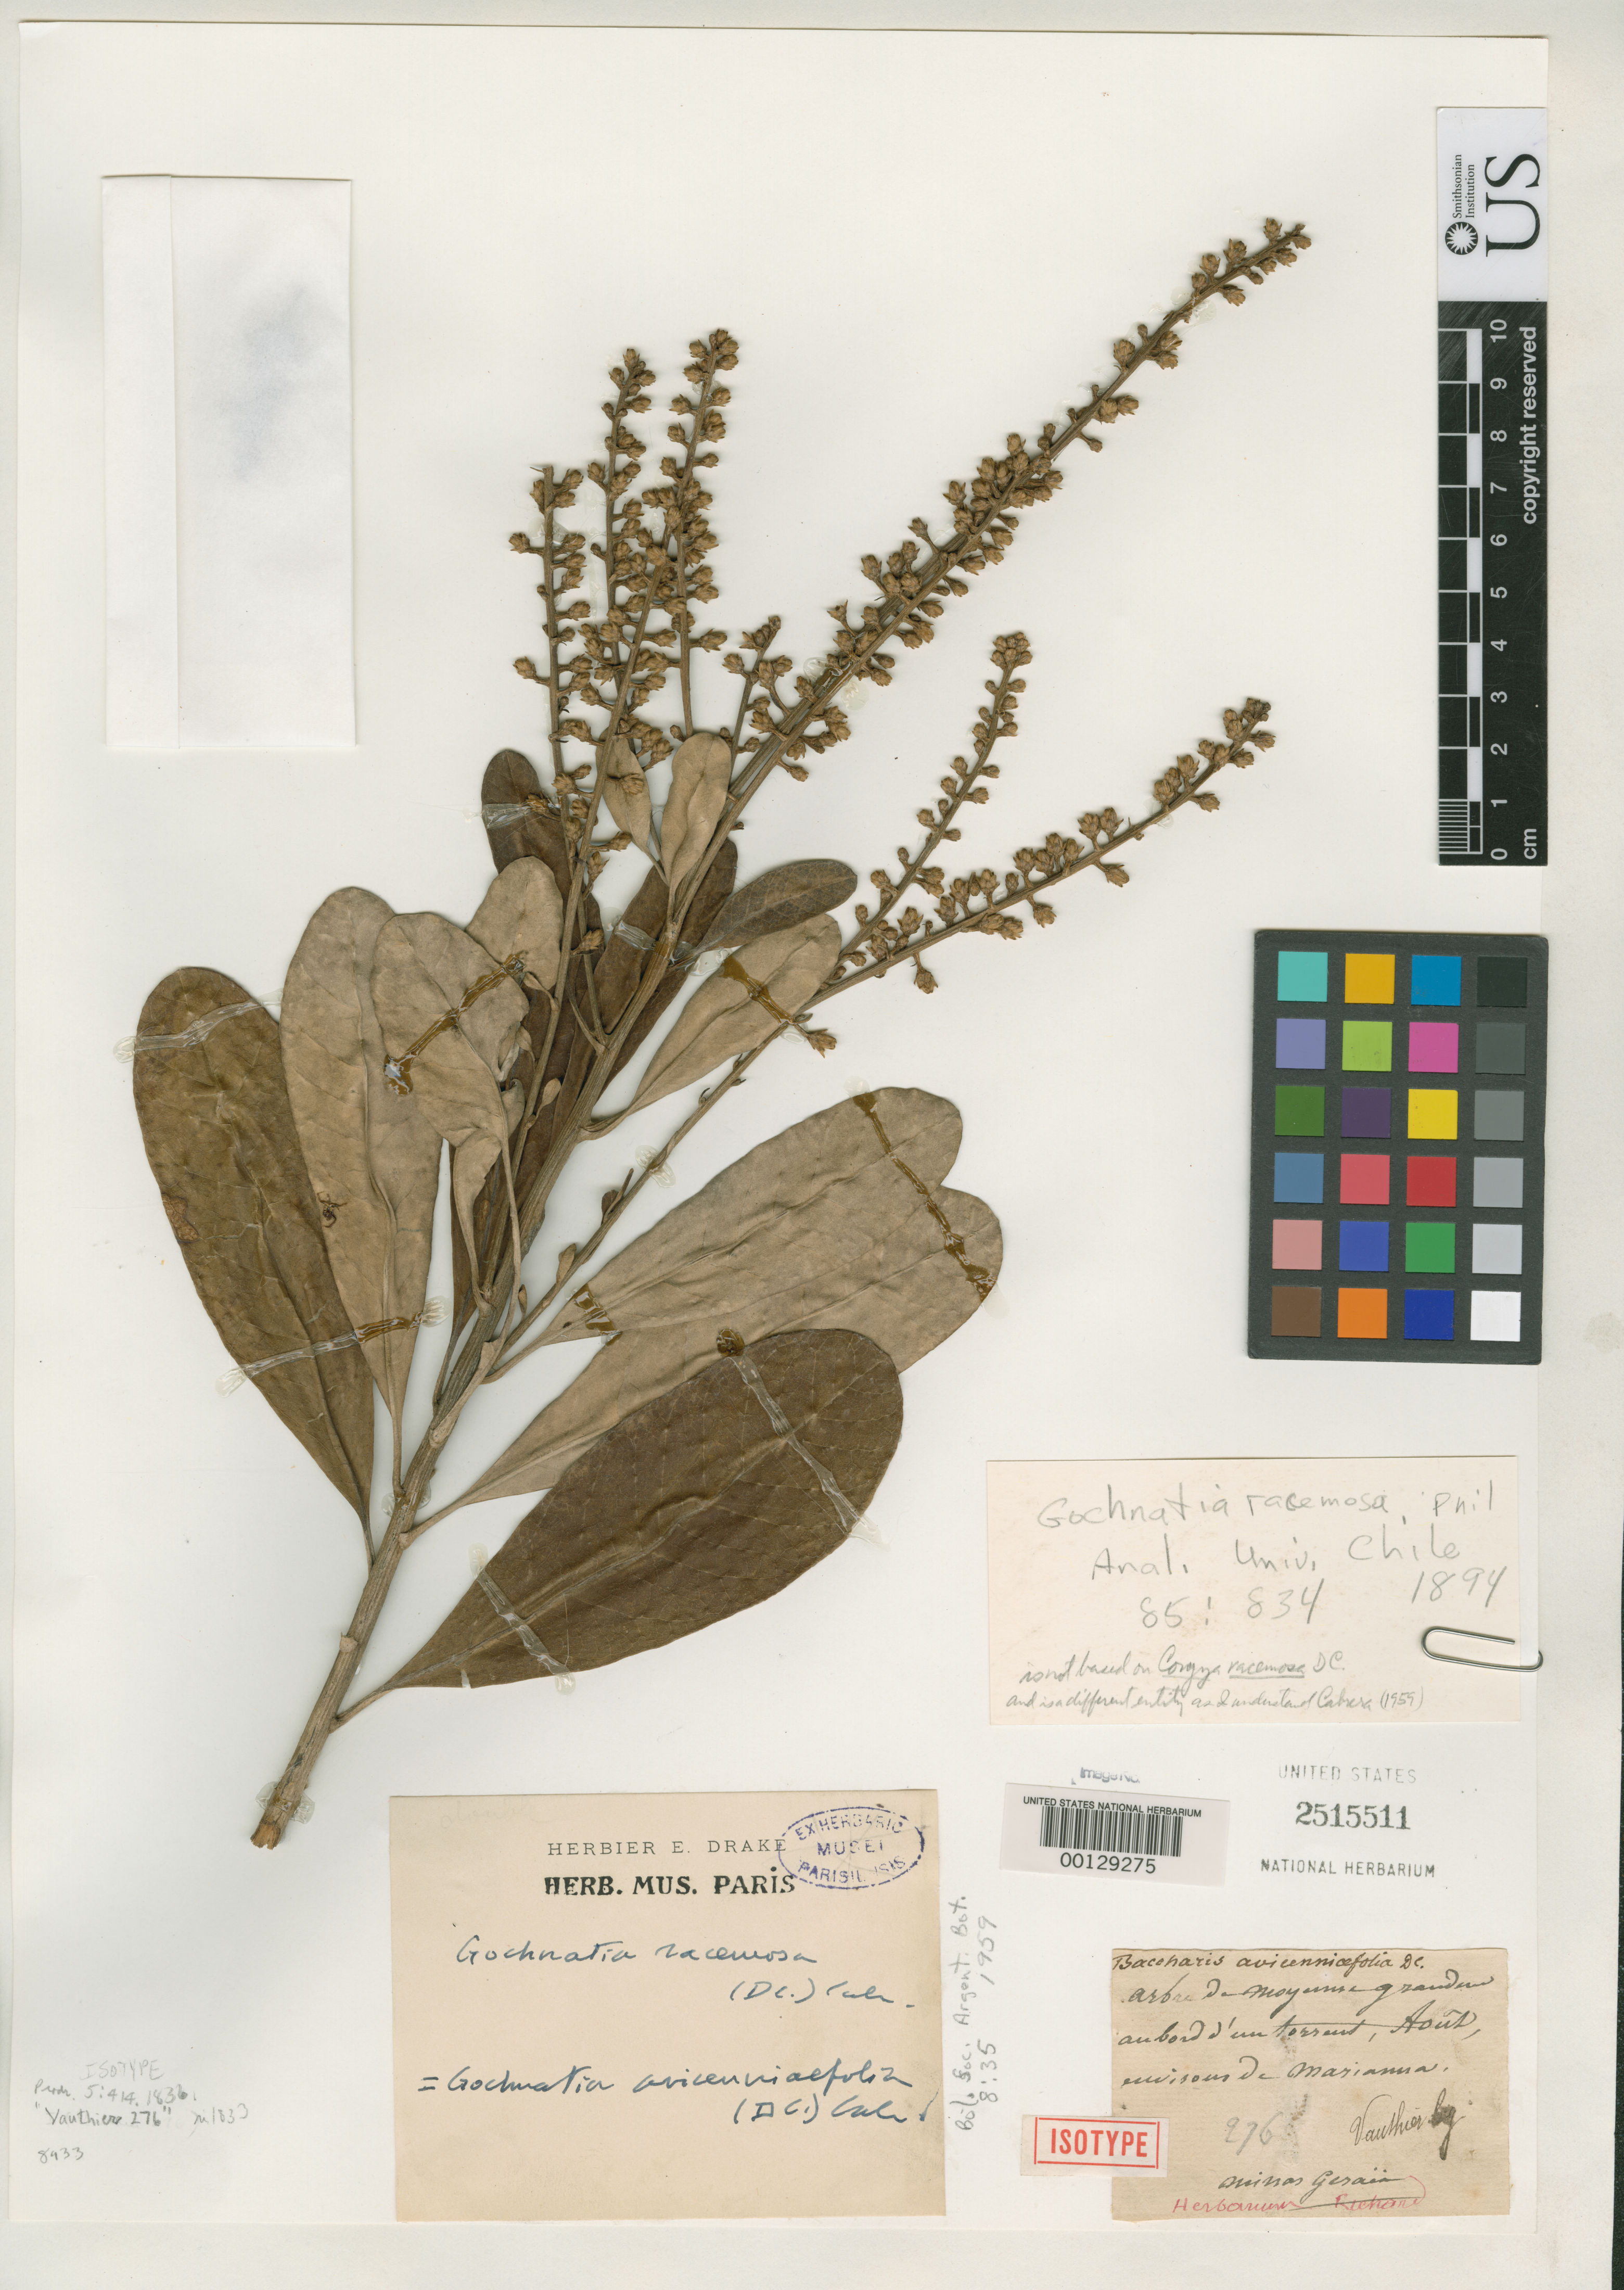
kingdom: Plantae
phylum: Tracheophyta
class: Magnoliopsida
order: Asterales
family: Asteraceae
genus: Baccharis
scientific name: Baccharis avicenniaefolia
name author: DC.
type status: Isotype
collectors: A. Vauthier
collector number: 276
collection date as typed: Aug 1833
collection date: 1833-08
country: Brazil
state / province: Minas Gerais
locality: Marianna.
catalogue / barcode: US 2515511